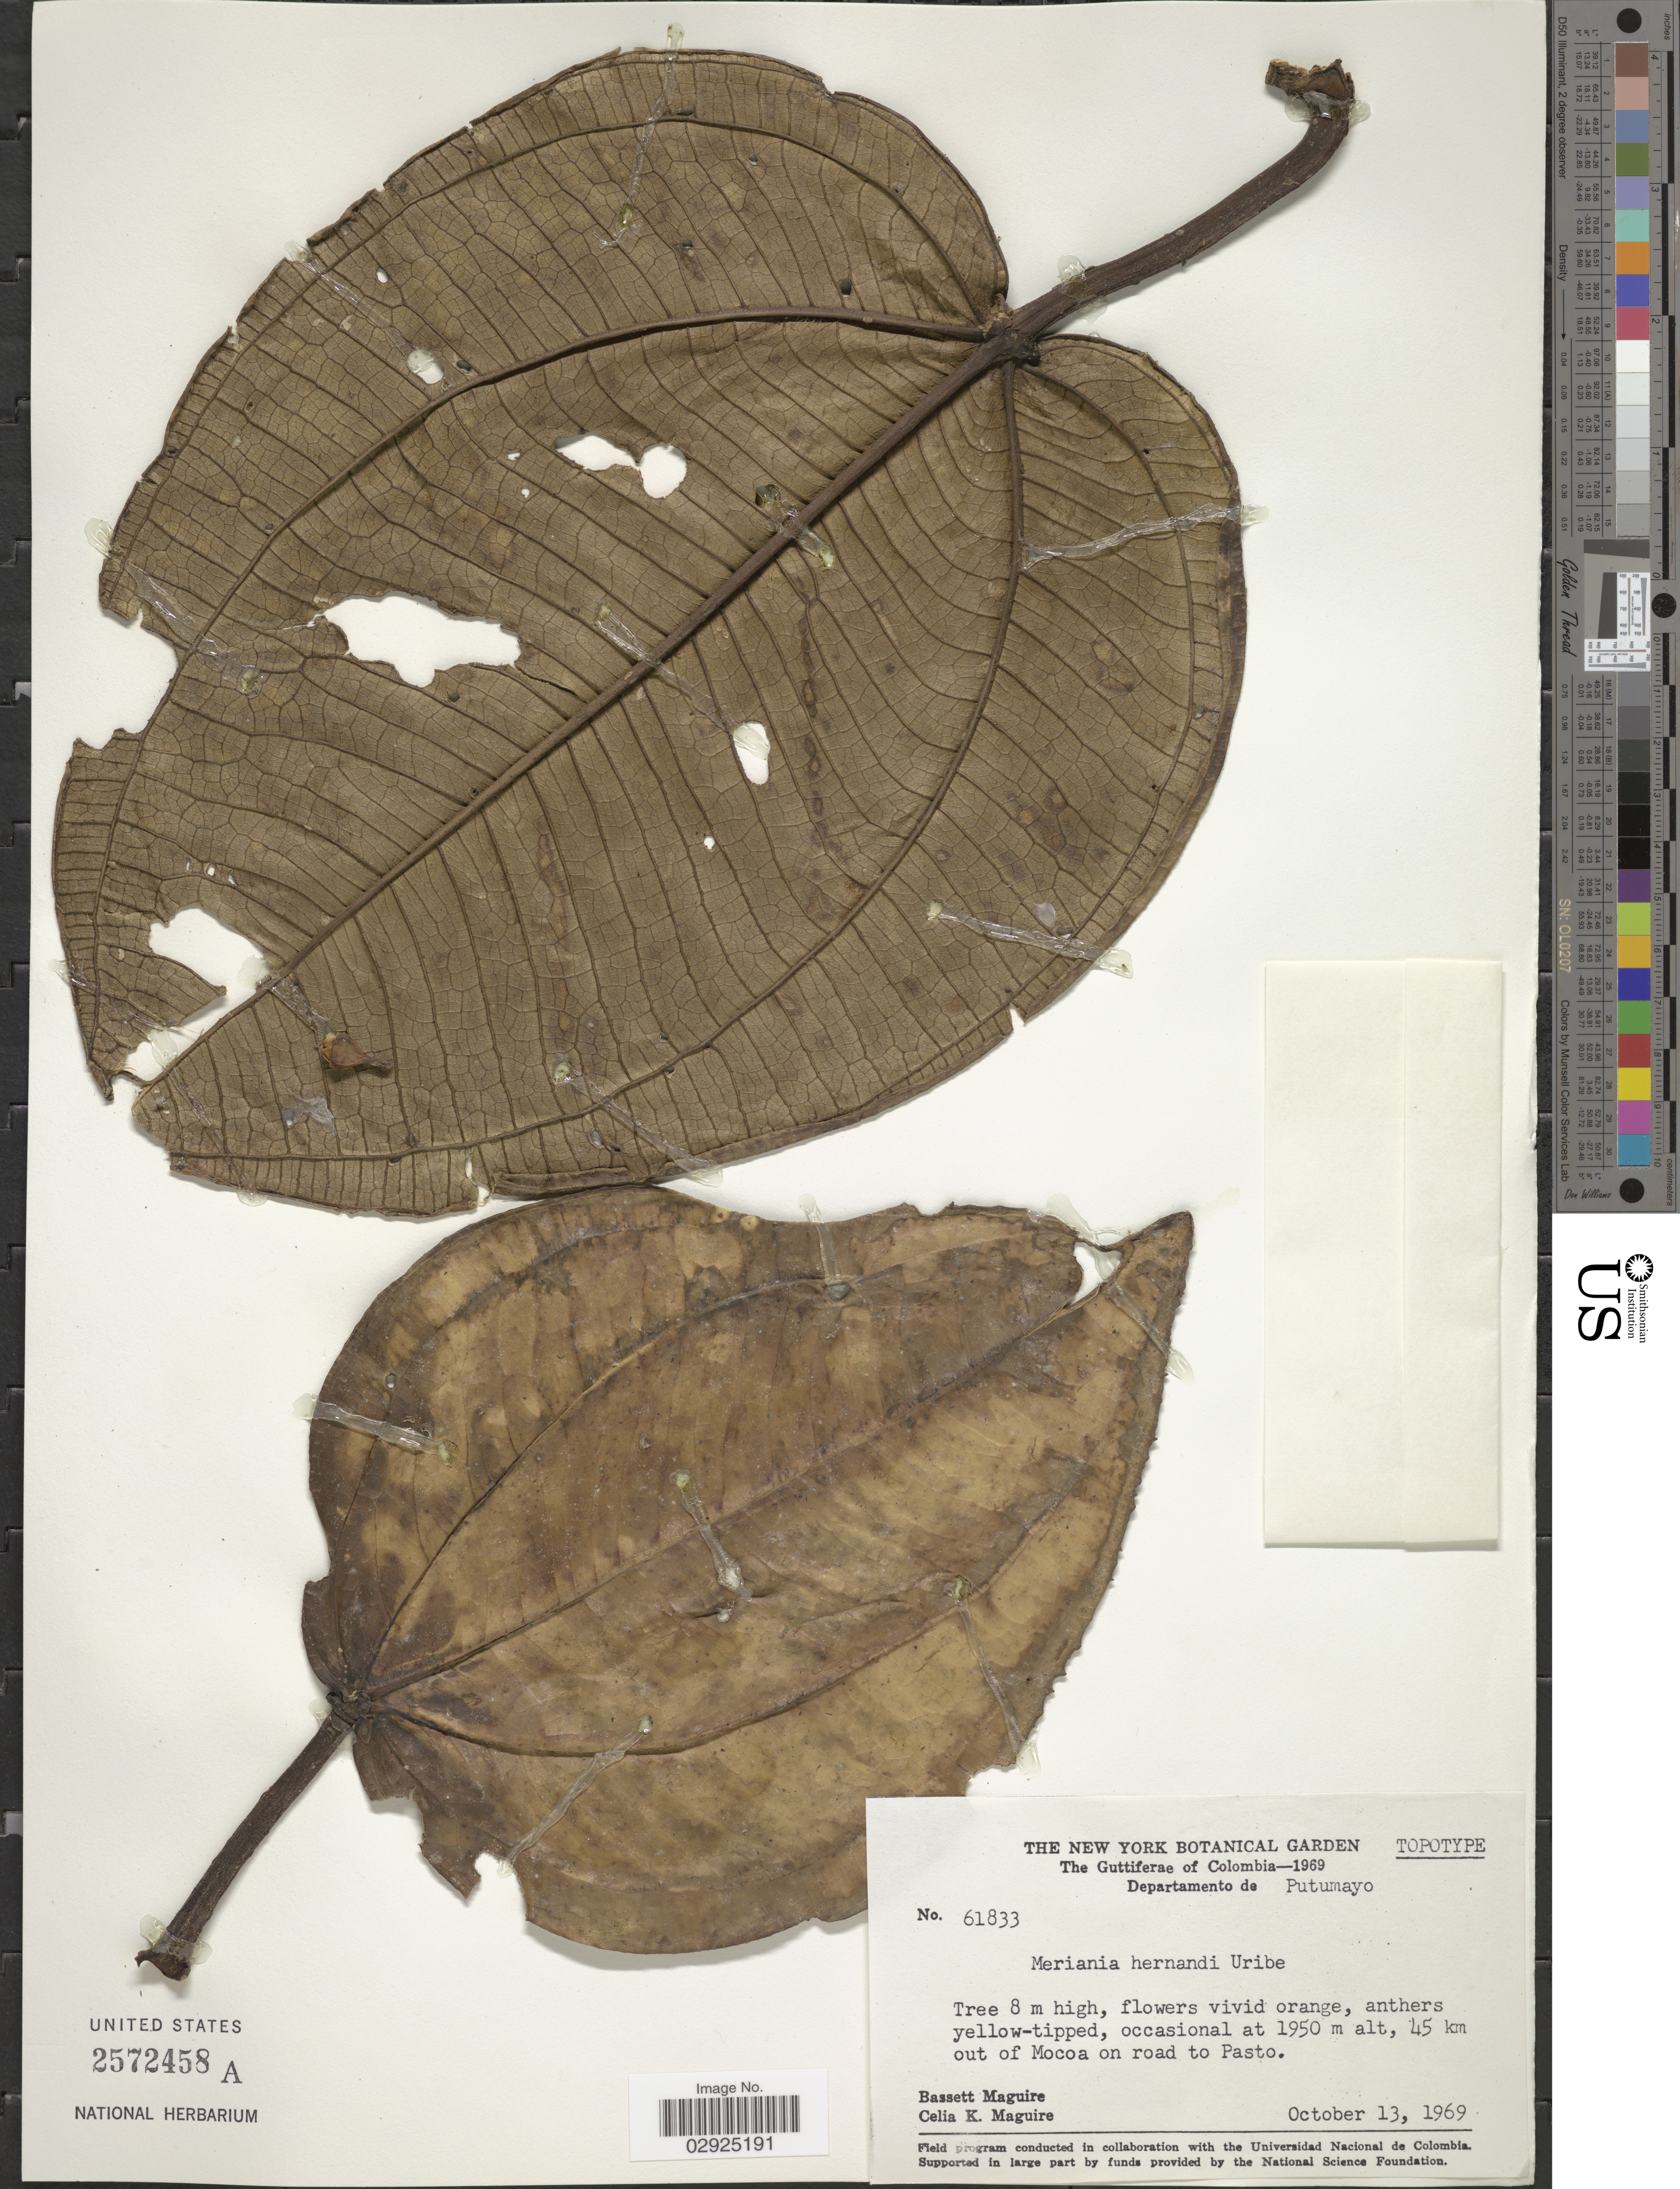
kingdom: Plantae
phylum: Tracheophyta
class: Magnoliopsida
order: Myrtales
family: Melastomataceae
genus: Meriania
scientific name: Meriania hernandii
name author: L. Uribe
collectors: B. Maguire & C. K. Maguire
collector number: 61833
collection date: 1969-10-13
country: Colombia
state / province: Putumayo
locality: Departamento de Putumayo. 45 km out of Mocoa on road to Pasto.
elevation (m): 1950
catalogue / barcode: US 2572458A